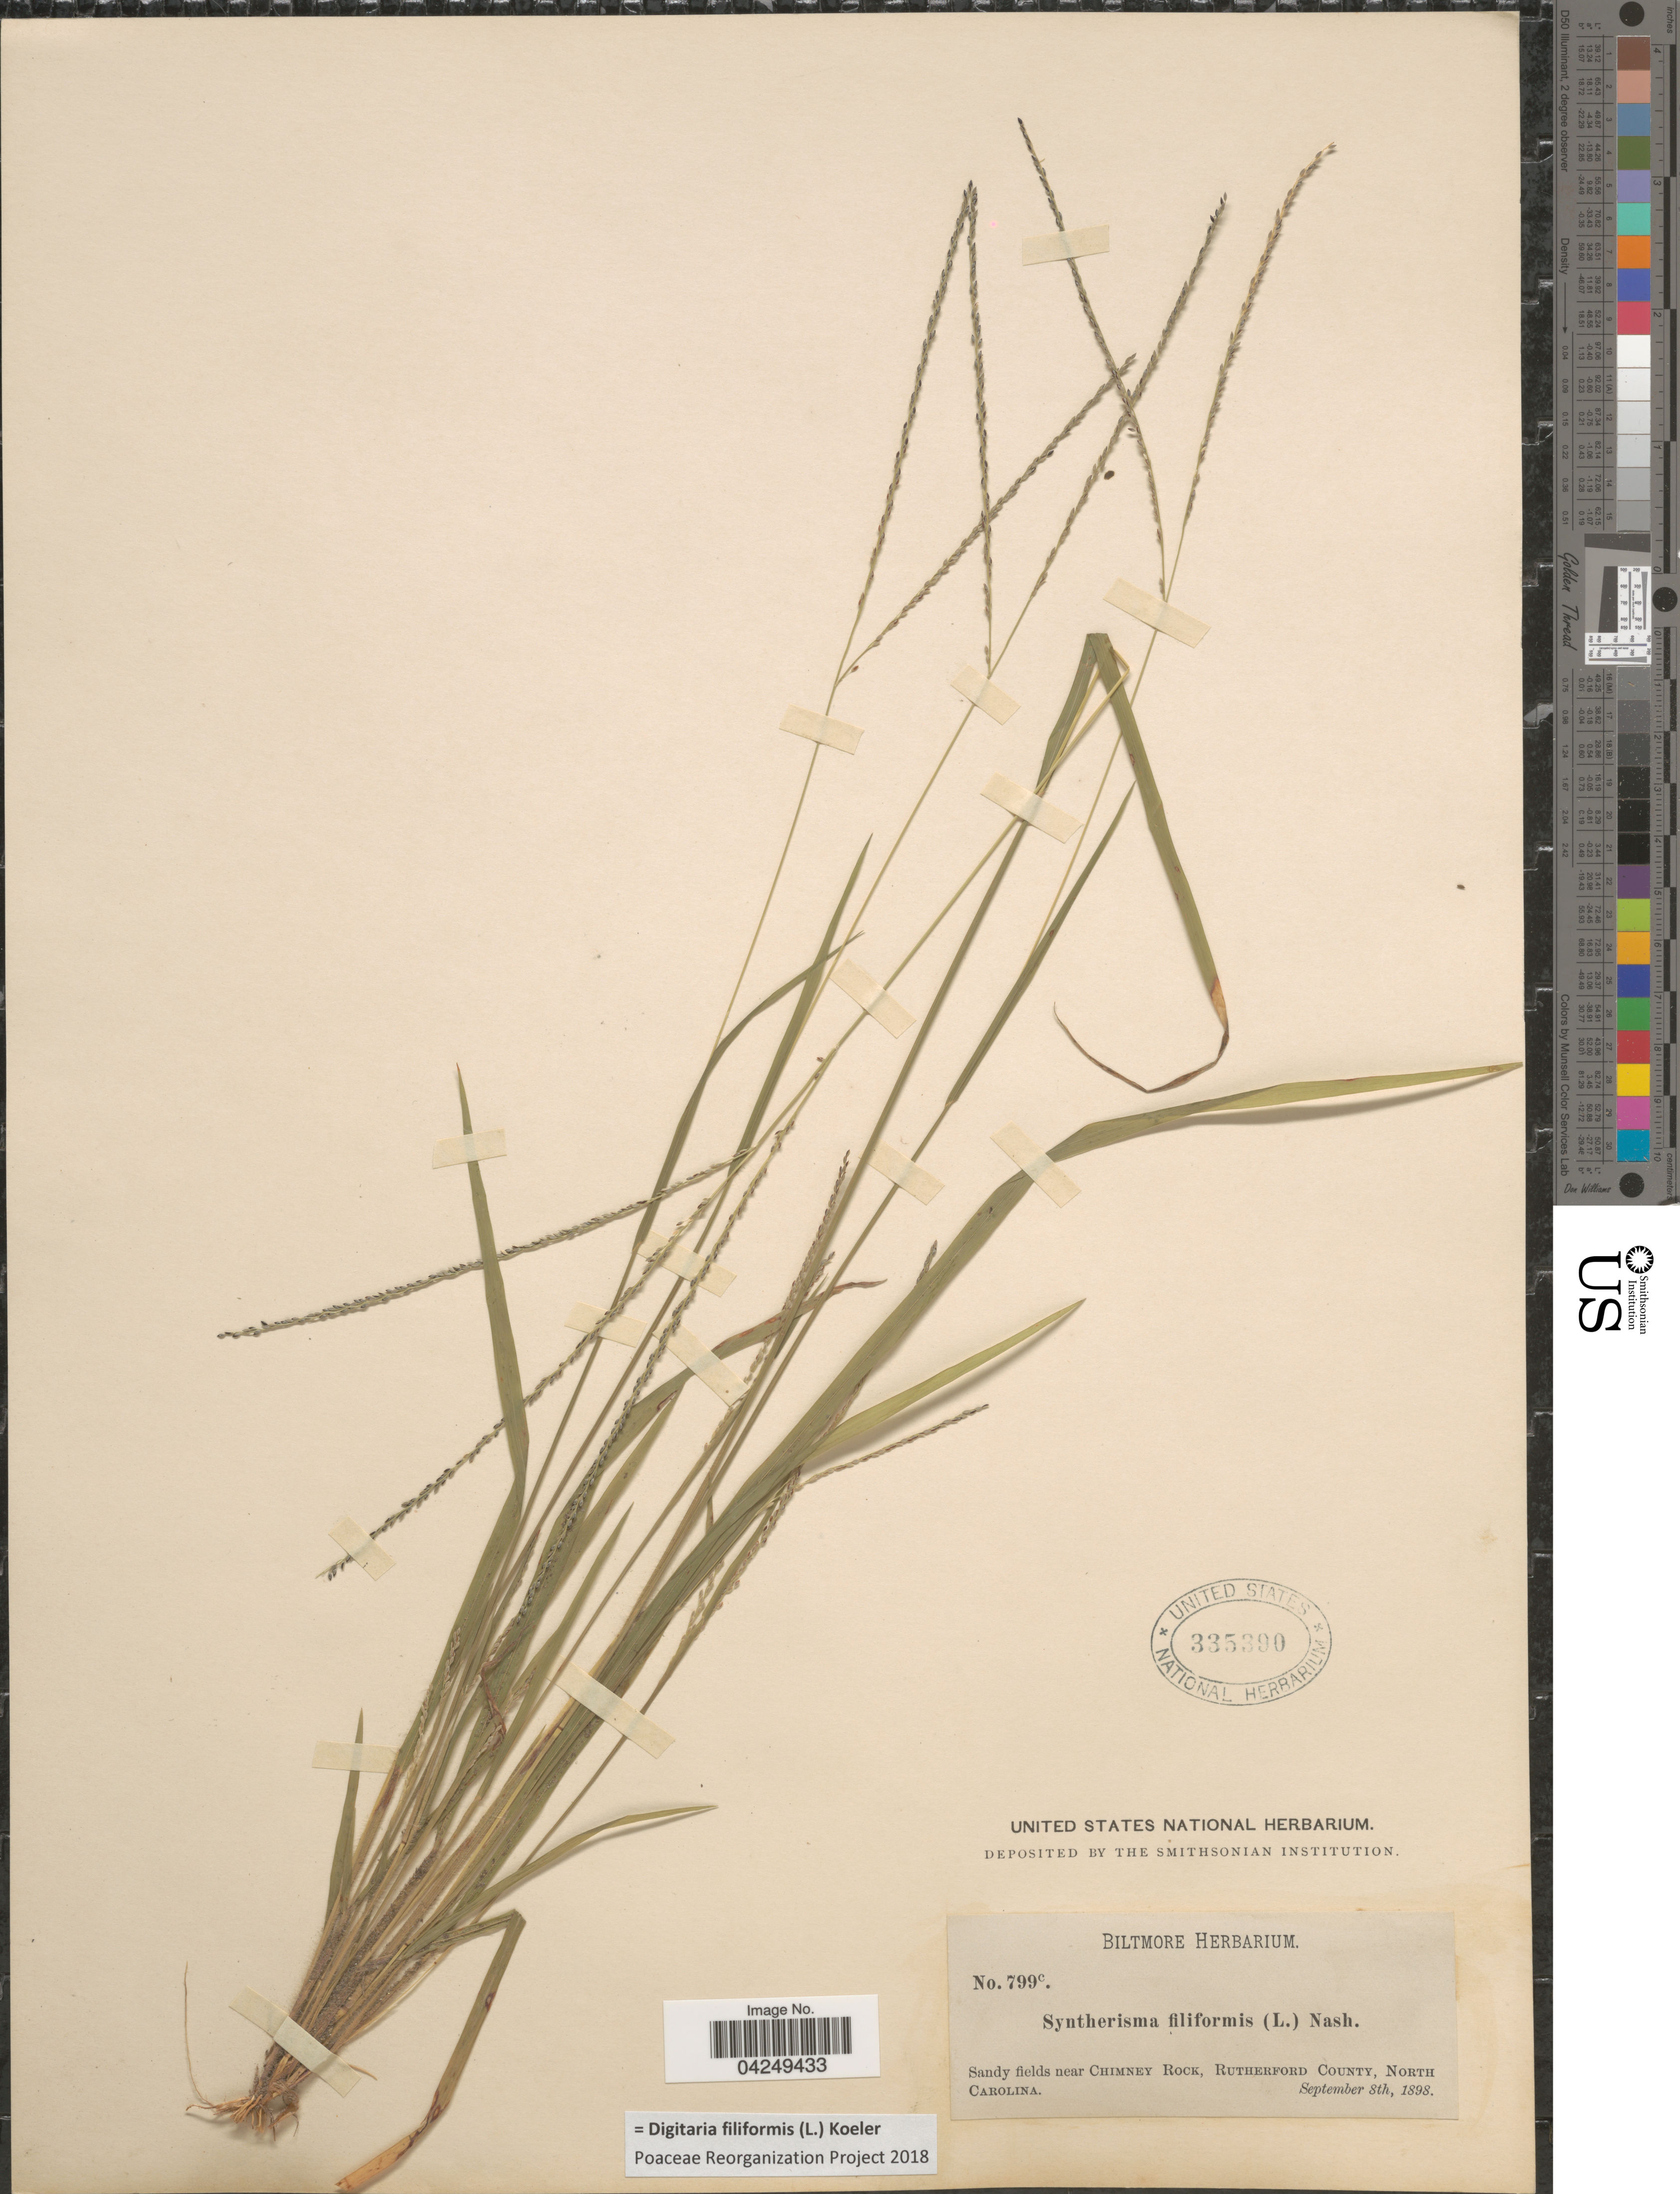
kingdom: Plantae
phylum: Tracheophyta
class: Liliopsida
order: Poales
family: Poaceae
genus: Digitaria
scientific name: Digitaria filiformis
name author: (L.) Koeler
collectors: ex herb. Biltmore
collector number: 799c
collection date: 1898-09-08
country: United States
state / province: North Carolina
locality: Sandy fields near Chimney Rock, Rutherford County.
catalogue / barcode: US 335390